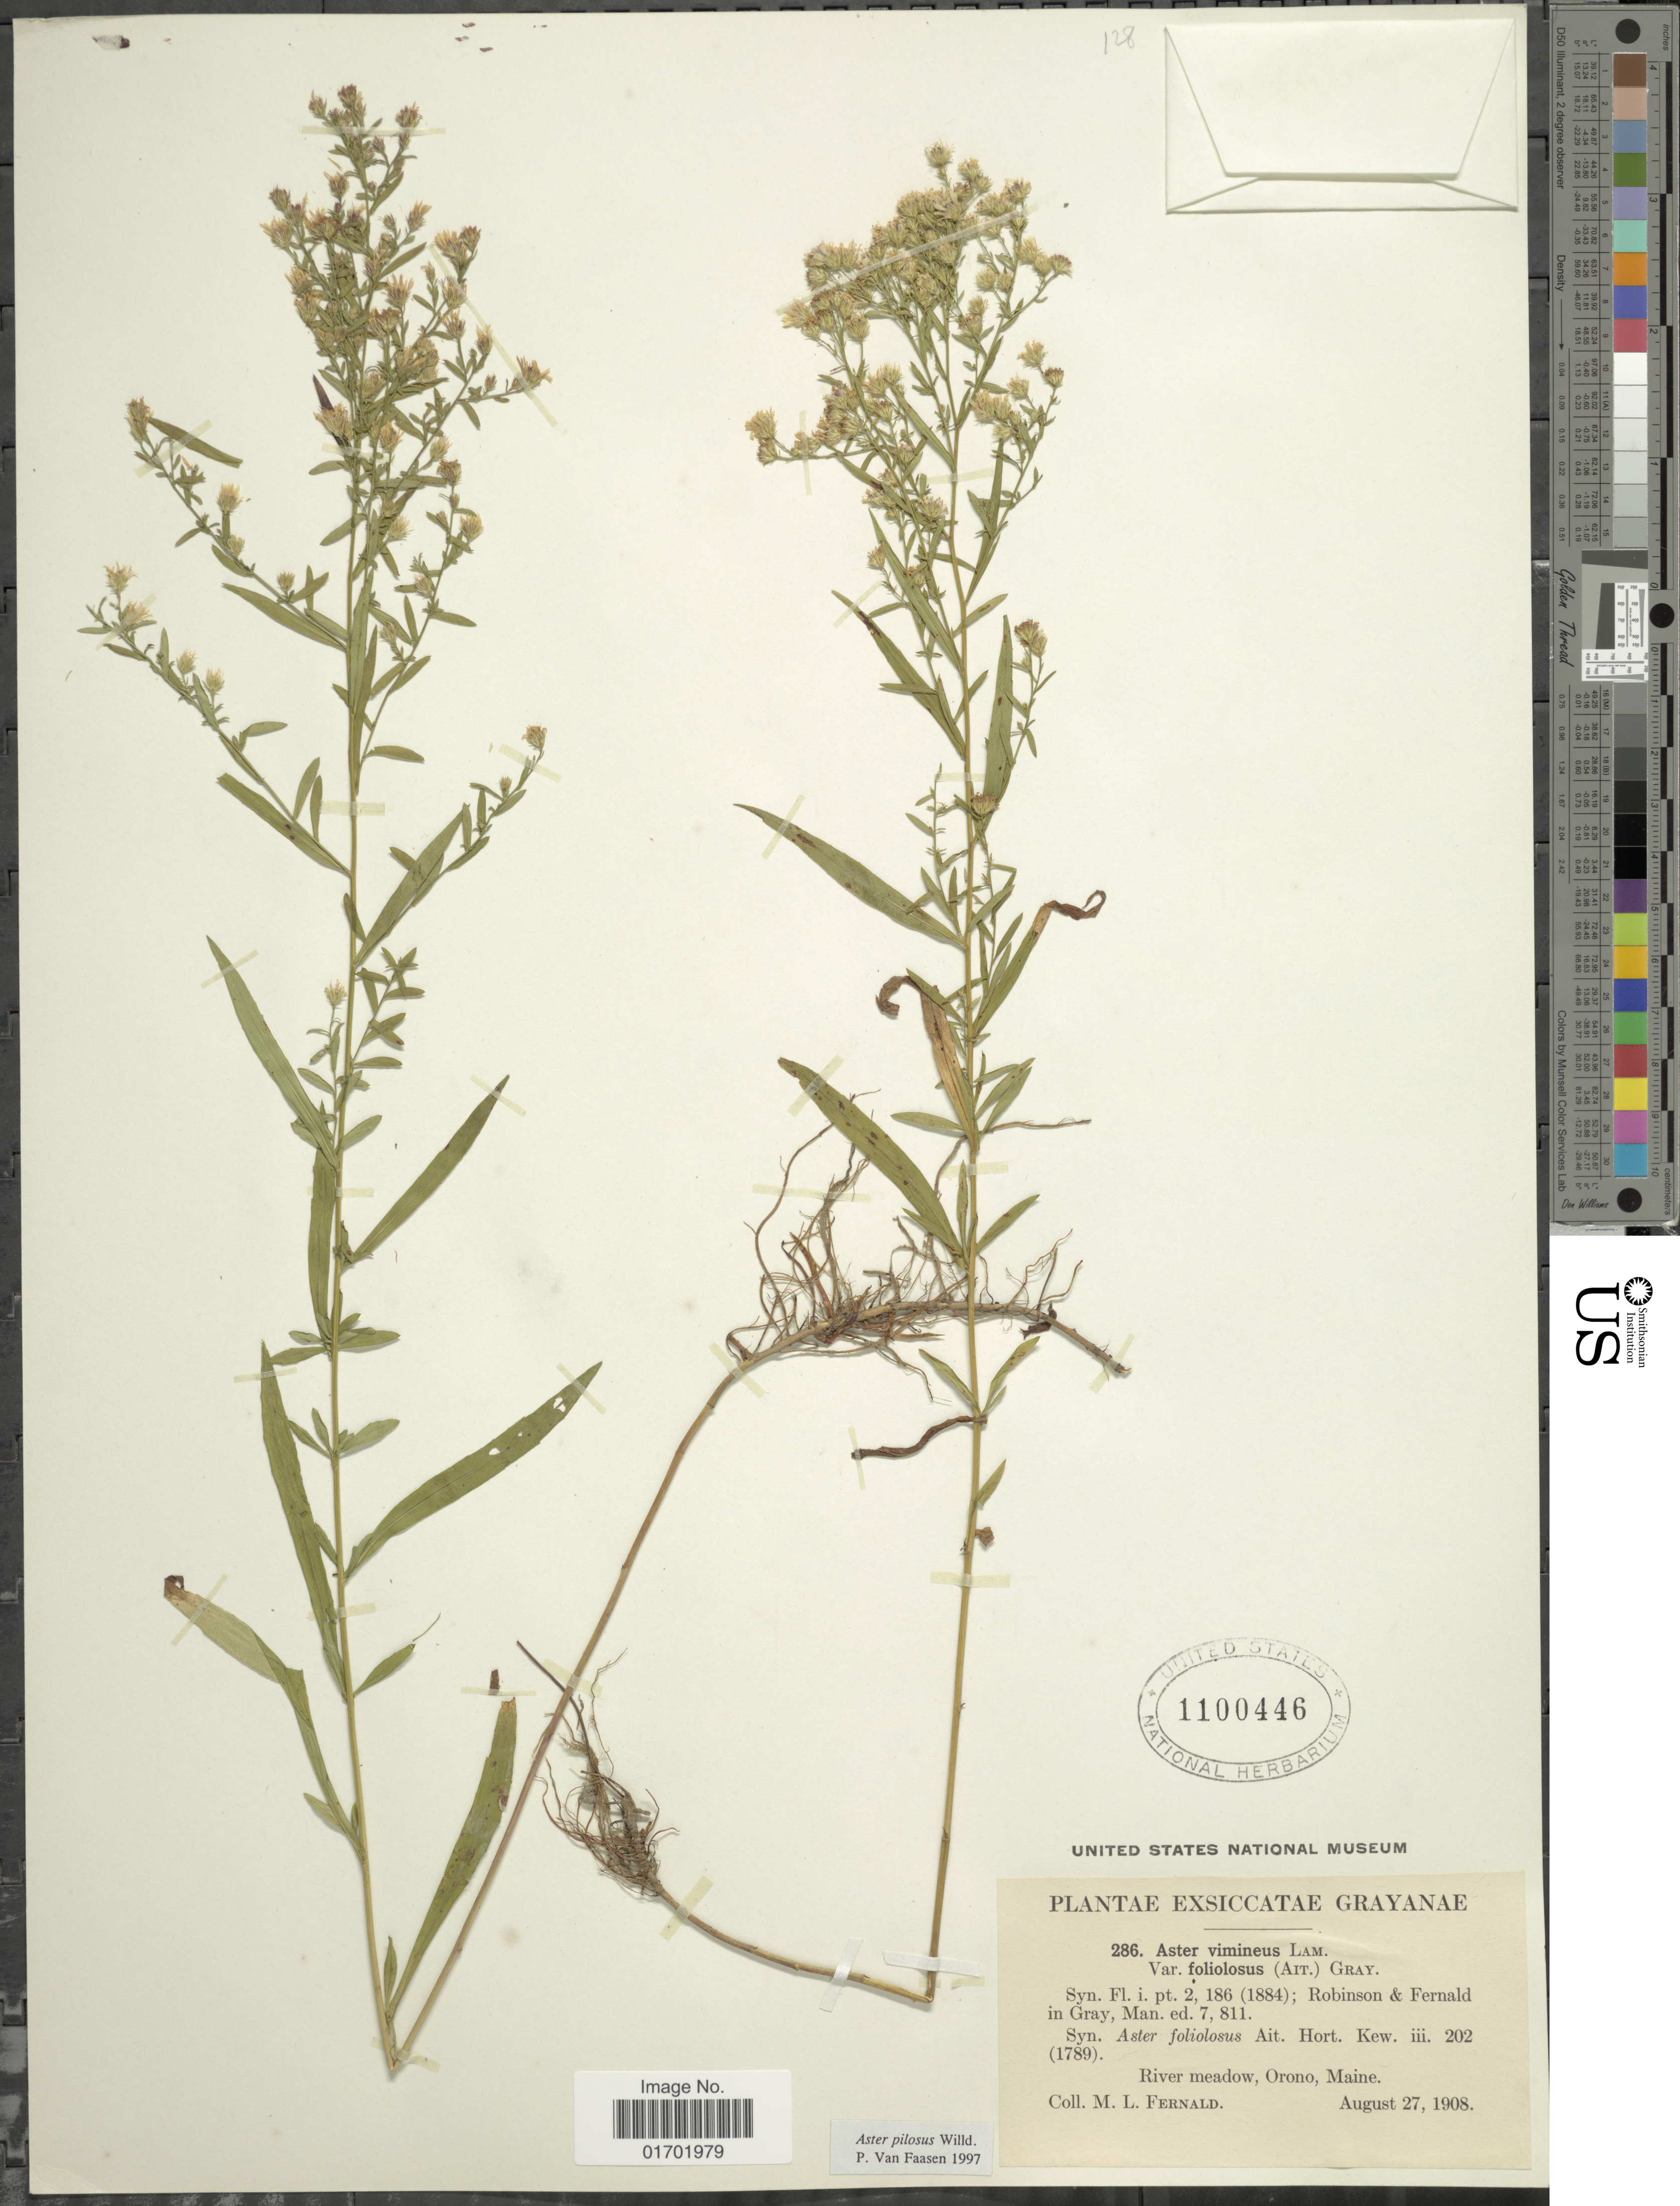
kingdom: Plantae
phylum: Tracheophyta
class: Magnoliopsida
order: Asterales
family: Asteraceae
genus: Symphyotrichum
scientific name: Symphyotrichum pilosum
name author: (Willd.) G.L. Nesom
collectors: M. L. Fernald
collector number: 286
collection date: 1908-08-27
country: United States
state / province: Maine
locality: Grayanae, Orono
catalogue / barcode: US 1100446